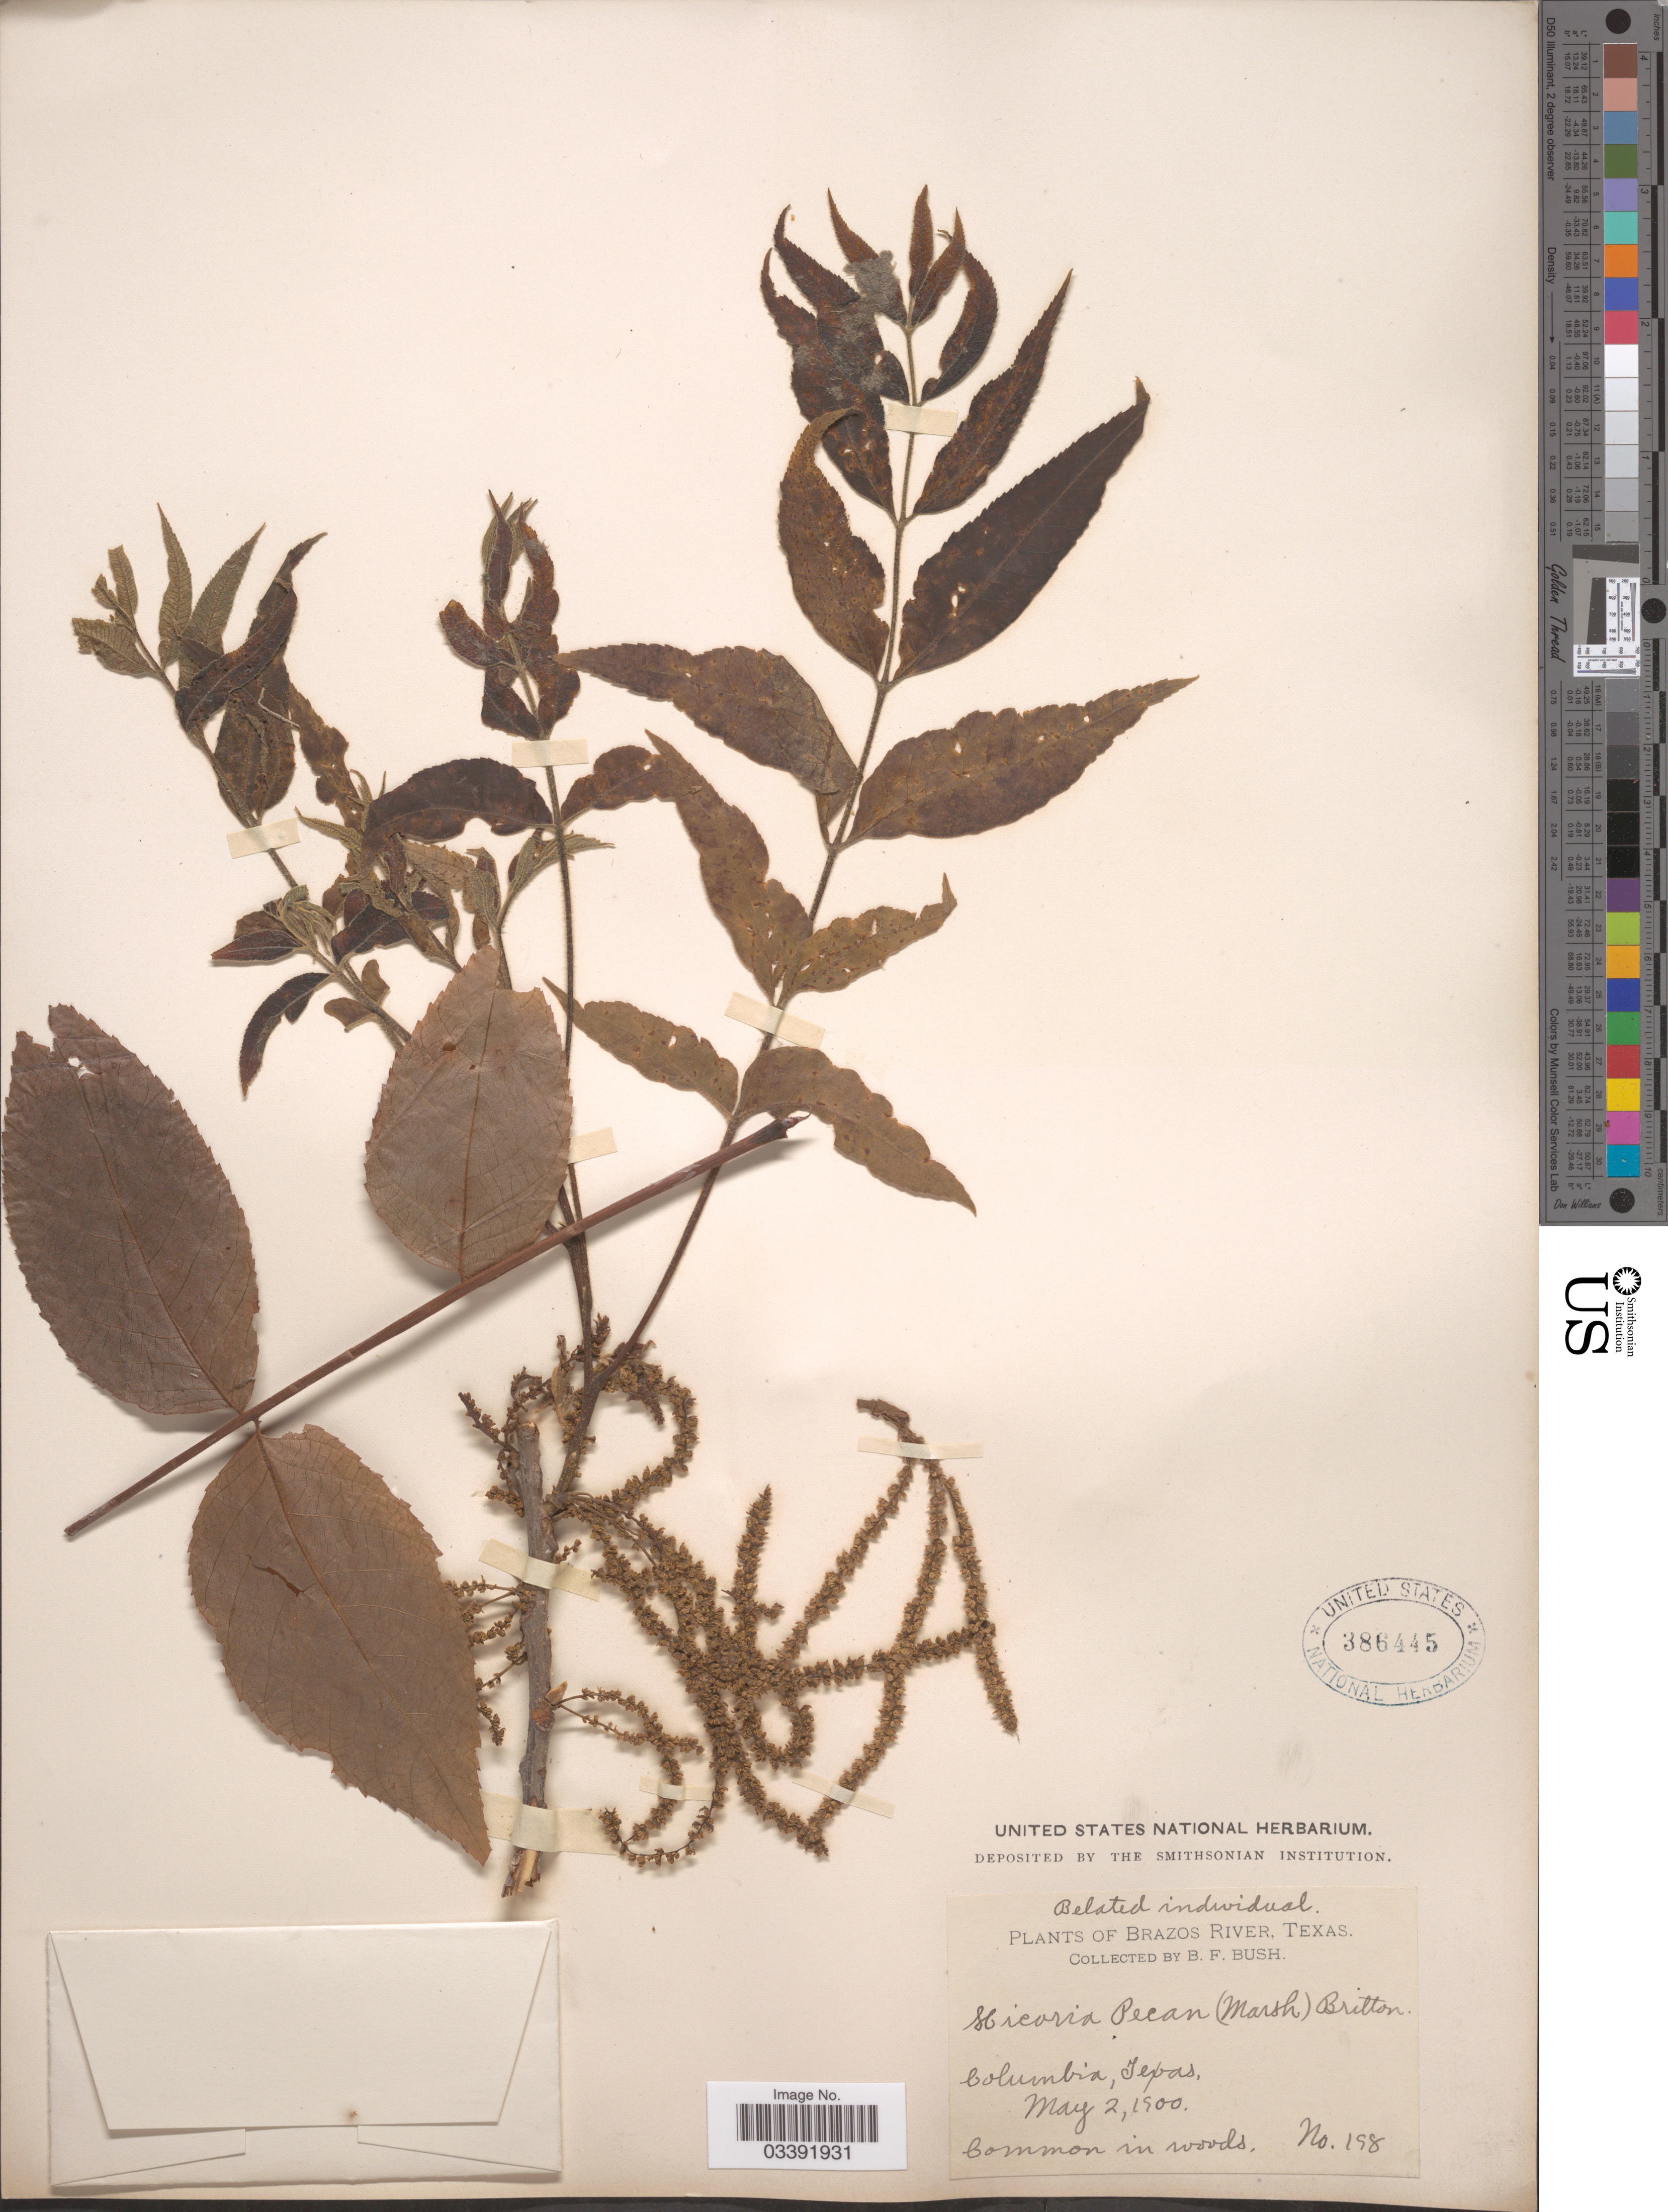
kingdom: Plantae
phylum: Tracheophyta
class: Magnoliopsida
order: Fagales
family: Juglandaceae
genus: Carya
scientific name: Carya illinoinensis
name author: (Wangenh.) K. Koch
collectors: B. F. Bush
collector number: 198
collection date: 1900-05-02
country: United States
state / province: Texas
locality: Brazos River. Columbia.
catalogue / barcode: US 386445